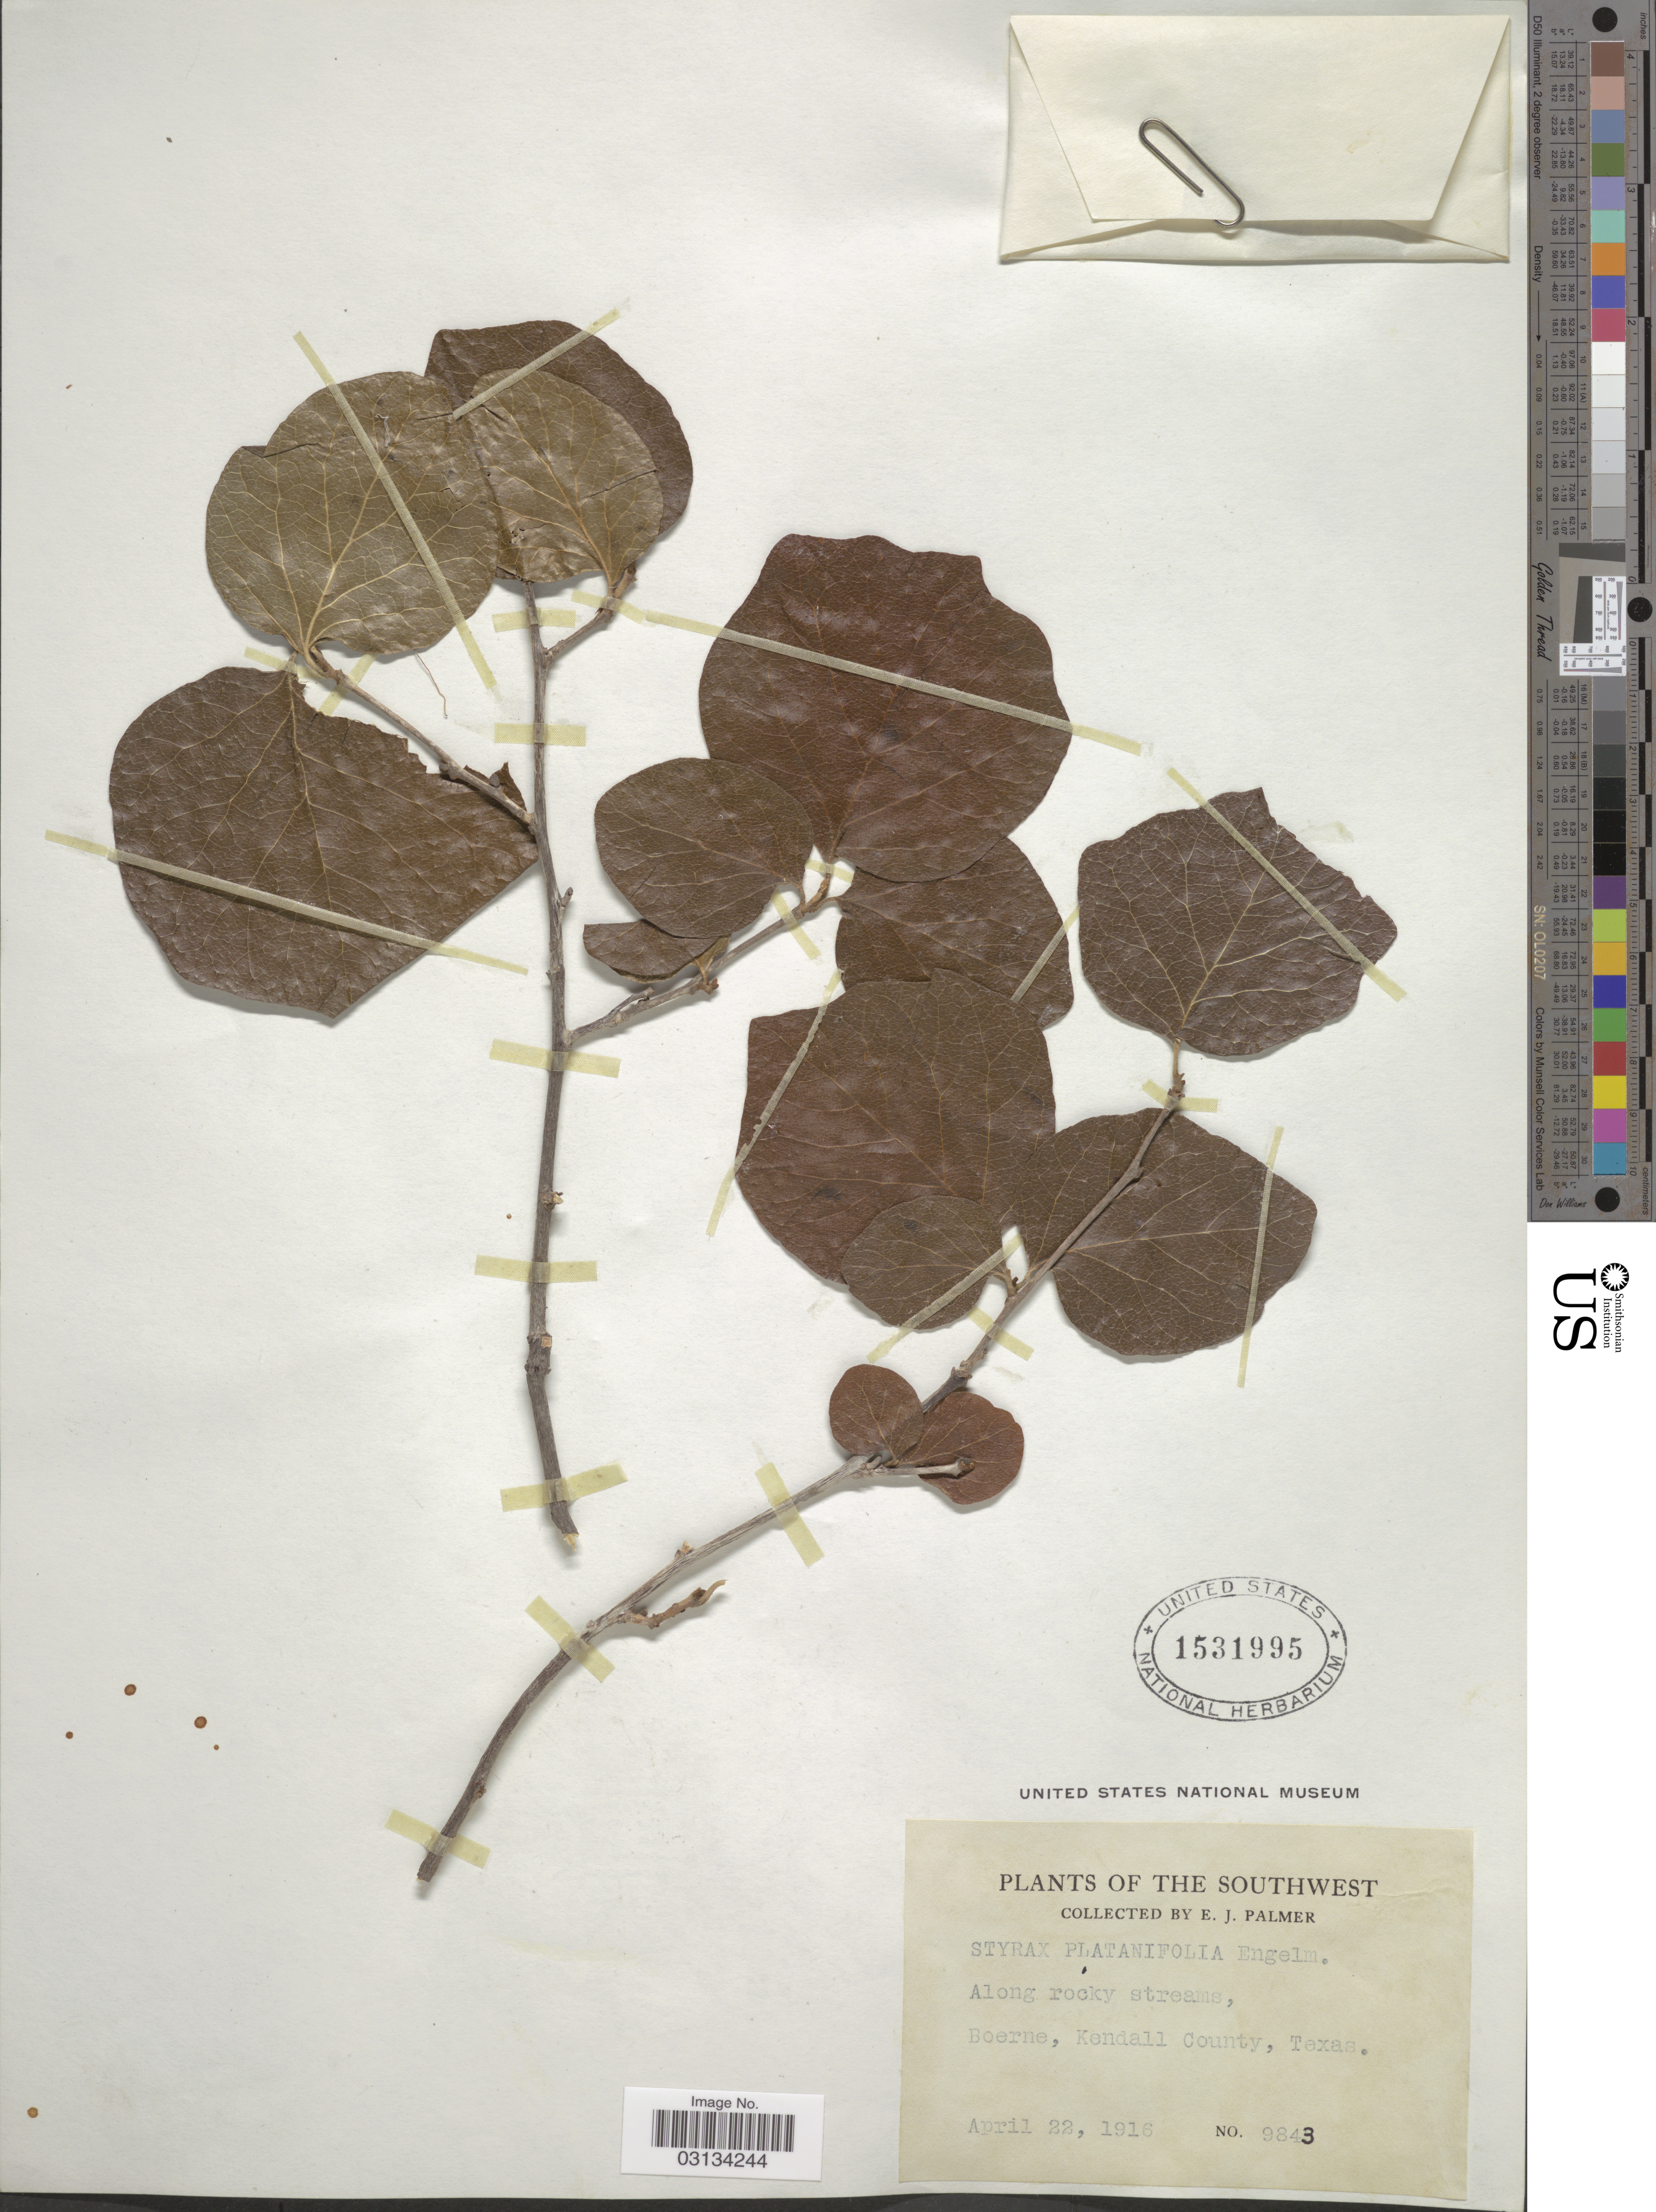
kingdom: Plantae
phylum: Tracheophyta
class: Magnoliopsida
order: Ericales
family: Styracaceae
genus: Styrax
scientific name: Styrax platanifolius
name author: Engelm. ex Torr.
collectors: E. J. Palmer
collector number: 9843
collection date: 1916-04-22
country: United States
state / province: Texas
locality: The Southwest. Boerne, Kendall County.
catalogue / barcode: US 1531995